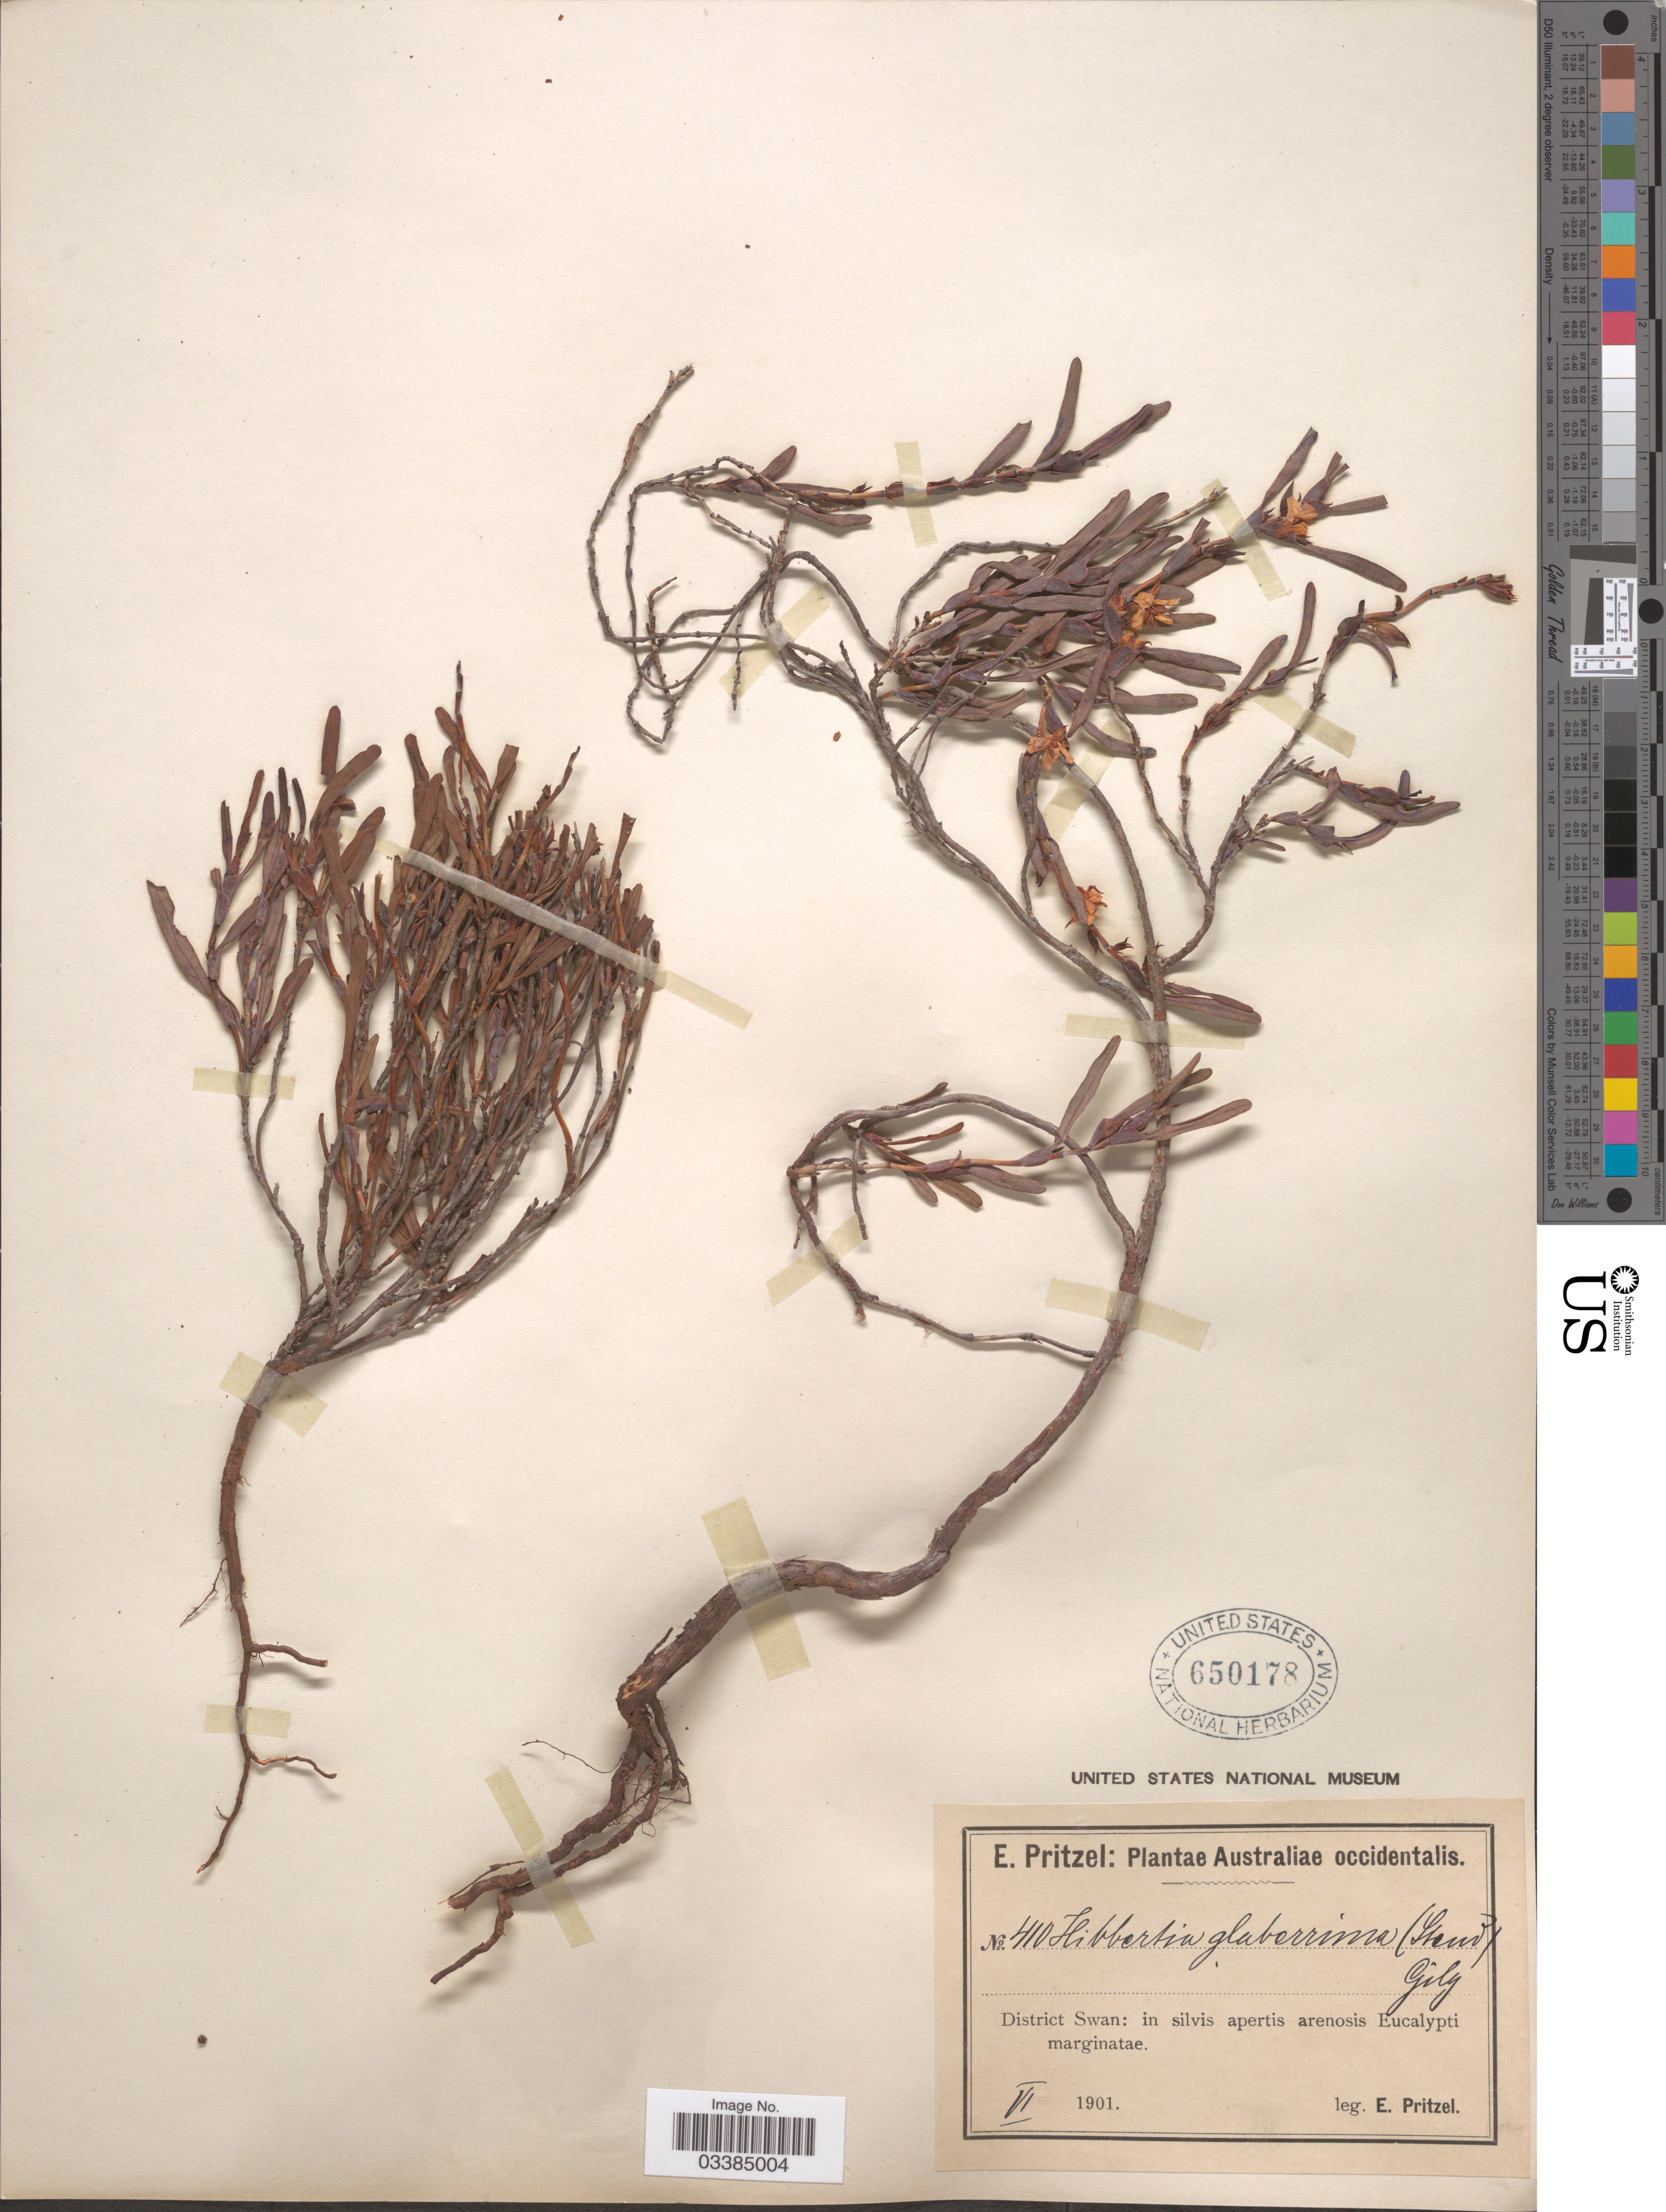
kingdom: Plantae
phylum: Tracheophyta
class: Magnoliopsida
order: Dilleniales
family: Dilleniaceae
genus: Hibbertia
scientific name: Hibbertia glaberrima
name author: Gilg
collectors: E. G. Pritzel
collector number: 410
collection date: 1901-06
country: Australia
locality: Australiae occidentalis. District Swan.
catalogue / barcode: US 650178